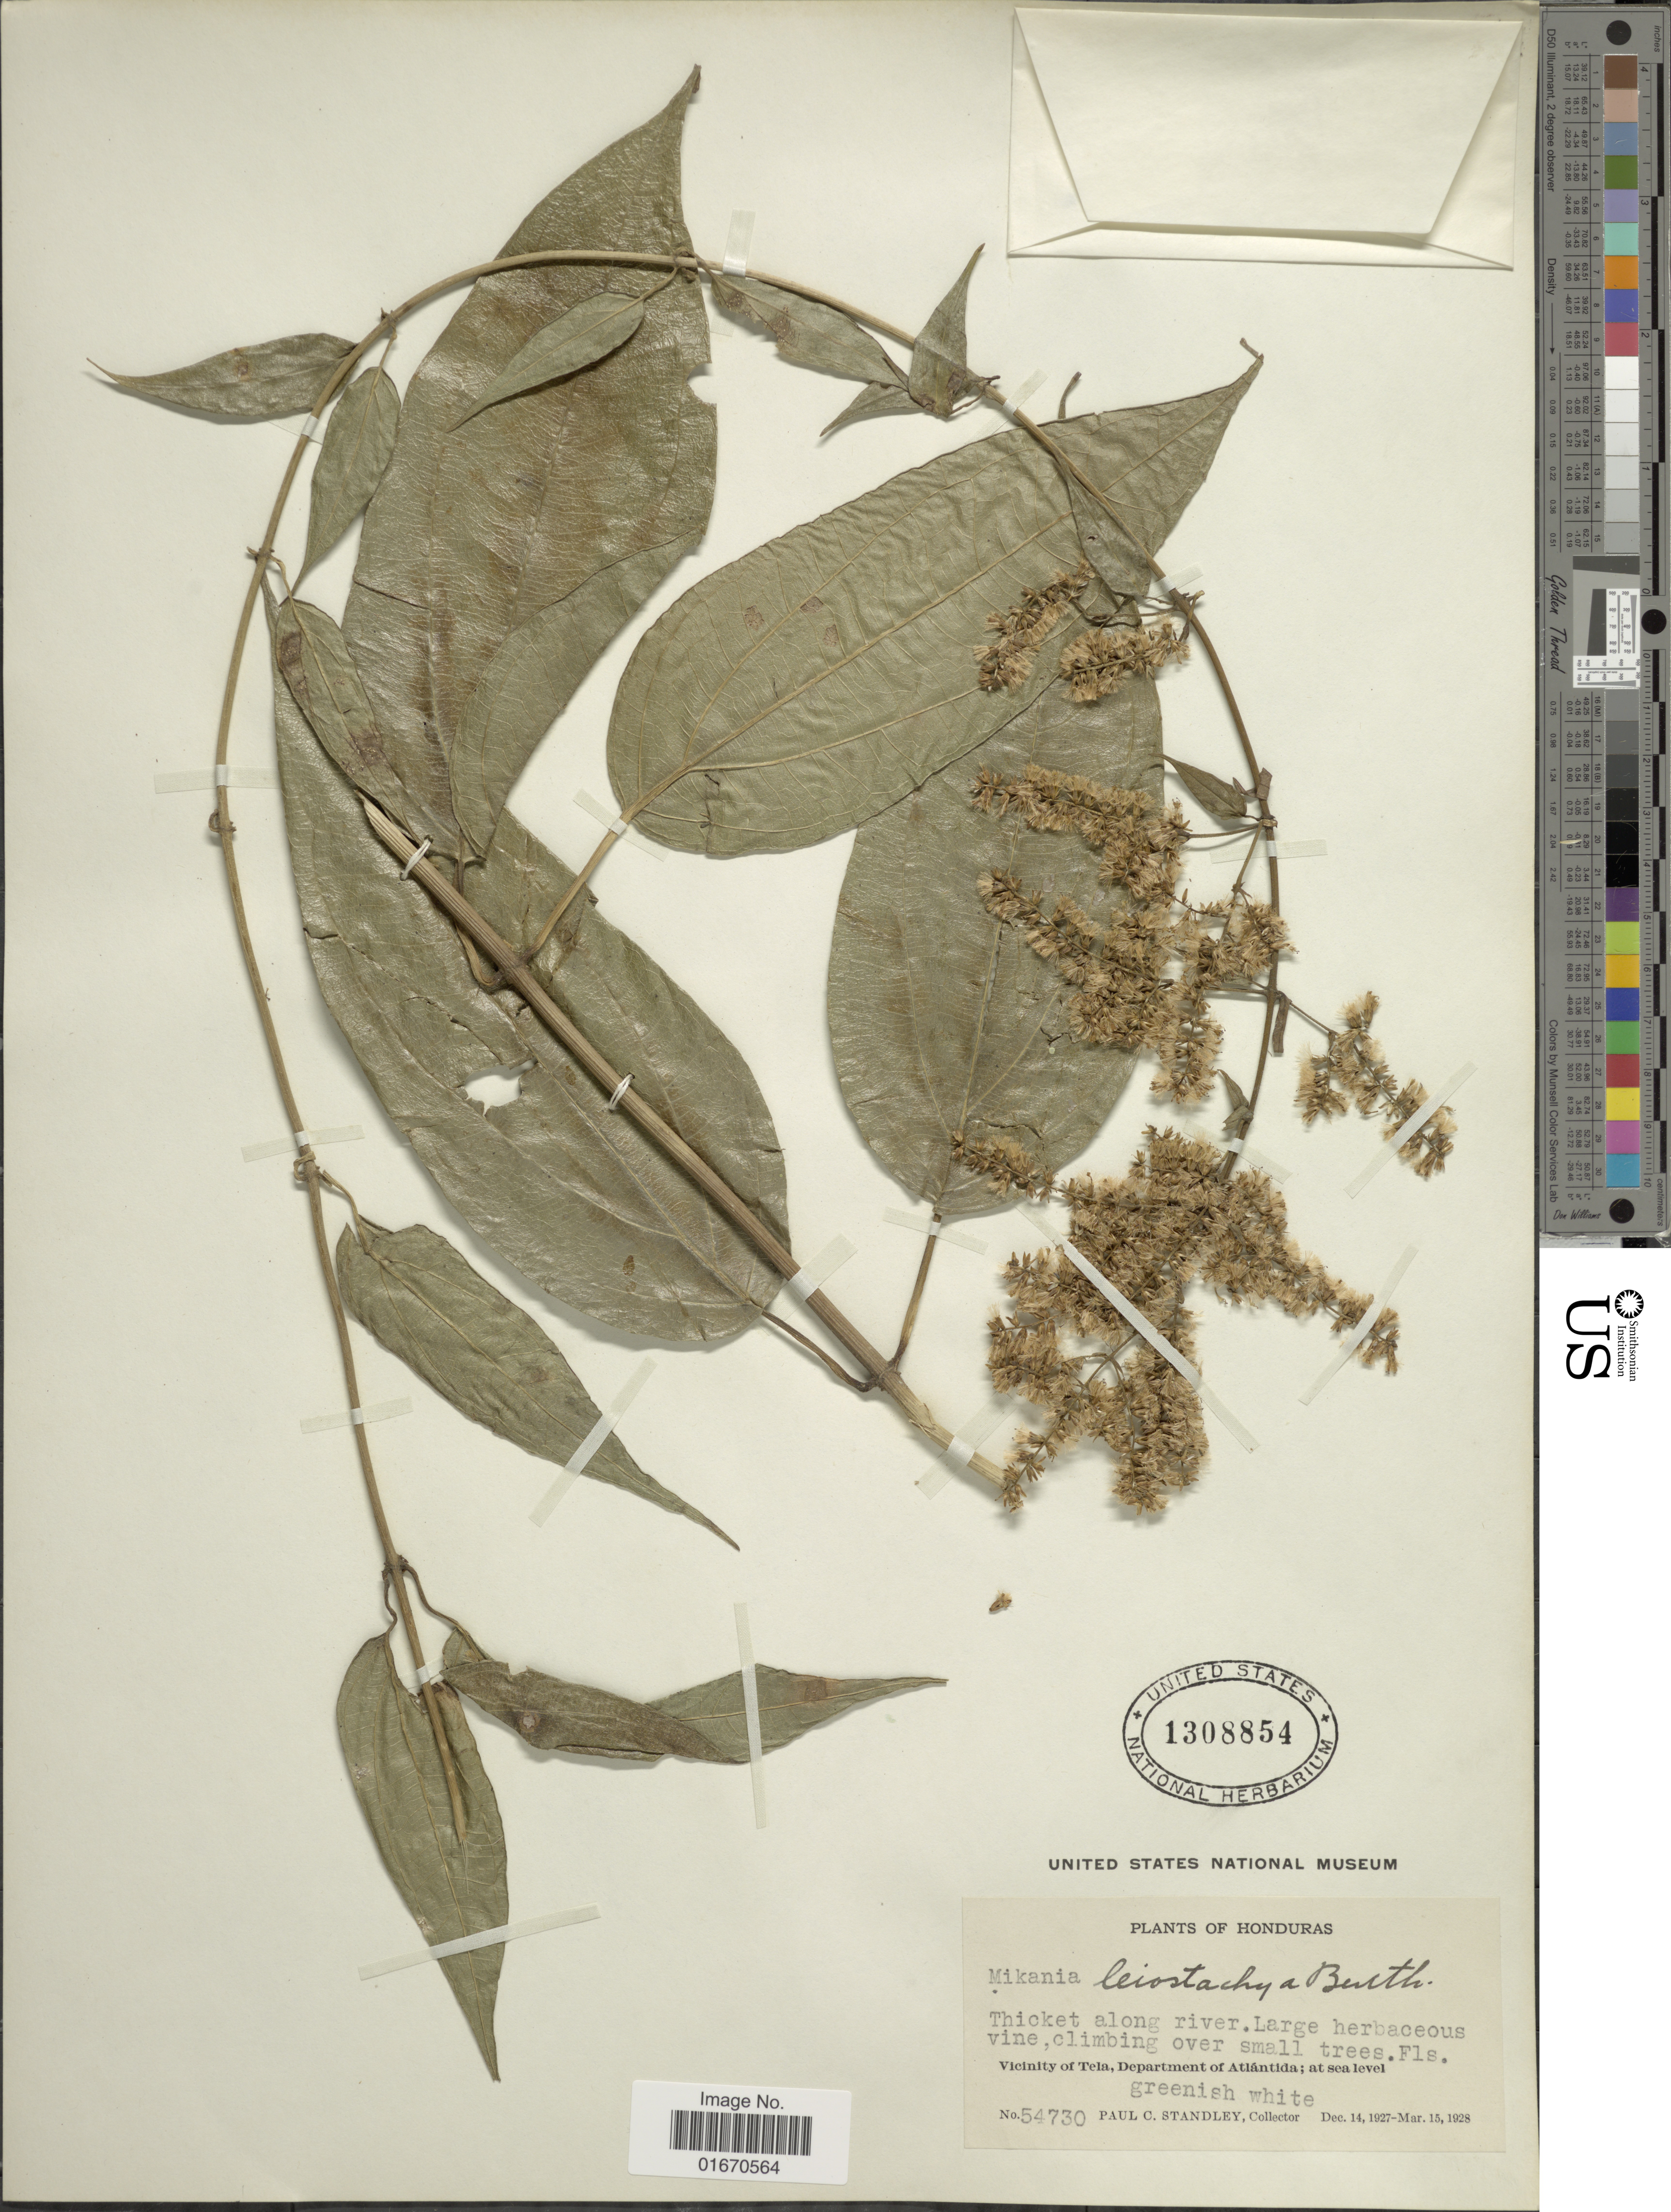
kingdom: Plantae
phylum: Tracheophyta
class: Magnoliopsida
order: Asterales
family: Asteraceae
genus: Mikania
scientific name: Mikania leiostachya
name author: Benth.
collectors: P. C. Standley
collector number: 54730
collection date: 1927-12-14/1928-03-15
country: Honduras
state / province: Atlántida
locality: Vicinity of Tela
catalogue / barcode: US 1308854